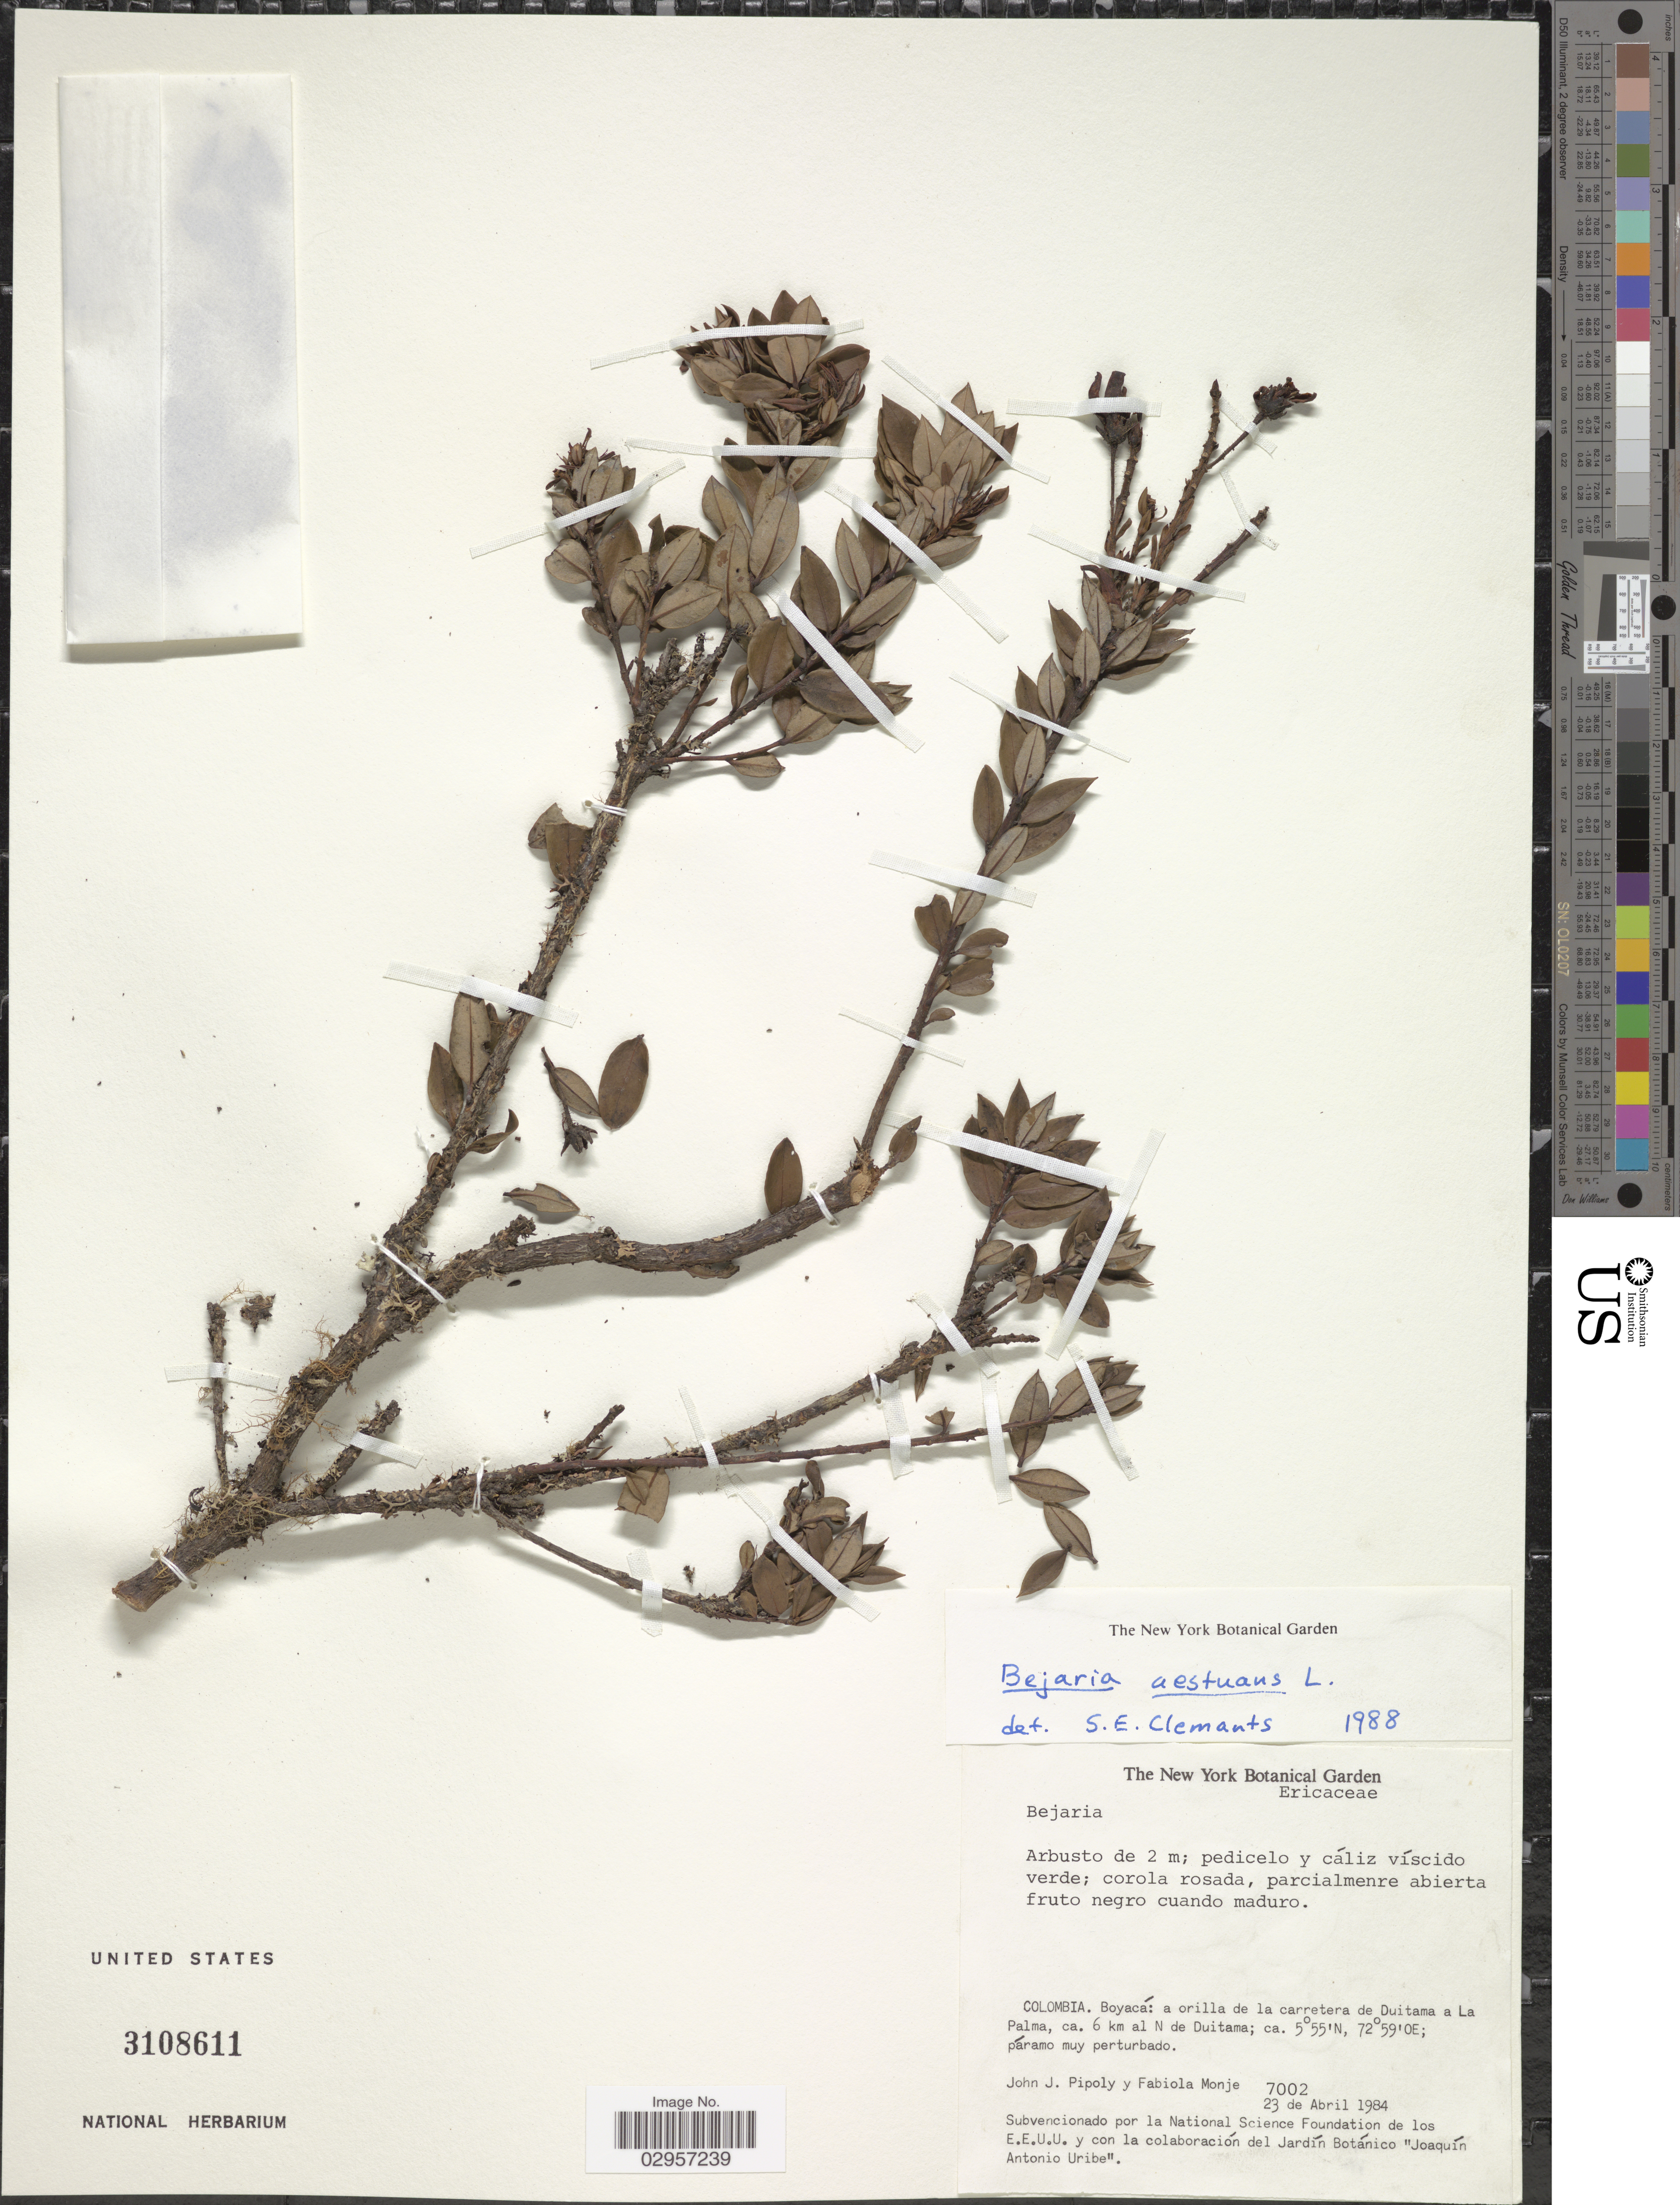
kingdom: Plantae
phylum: Tracheophyta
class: Magnoliopsida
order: Ericales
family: Ericaceae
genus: Befaria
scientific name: Befaria aestuans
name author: Mutis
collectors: J. J. Pipoly & F. Monje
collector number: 7002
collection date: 1984-04-23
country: Colombia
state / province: Boyacá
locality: Boyacá: a orilla de la carretera de Duitama a La Palma, ca. 6 km al N de Duitama.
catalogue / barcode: US 3108611